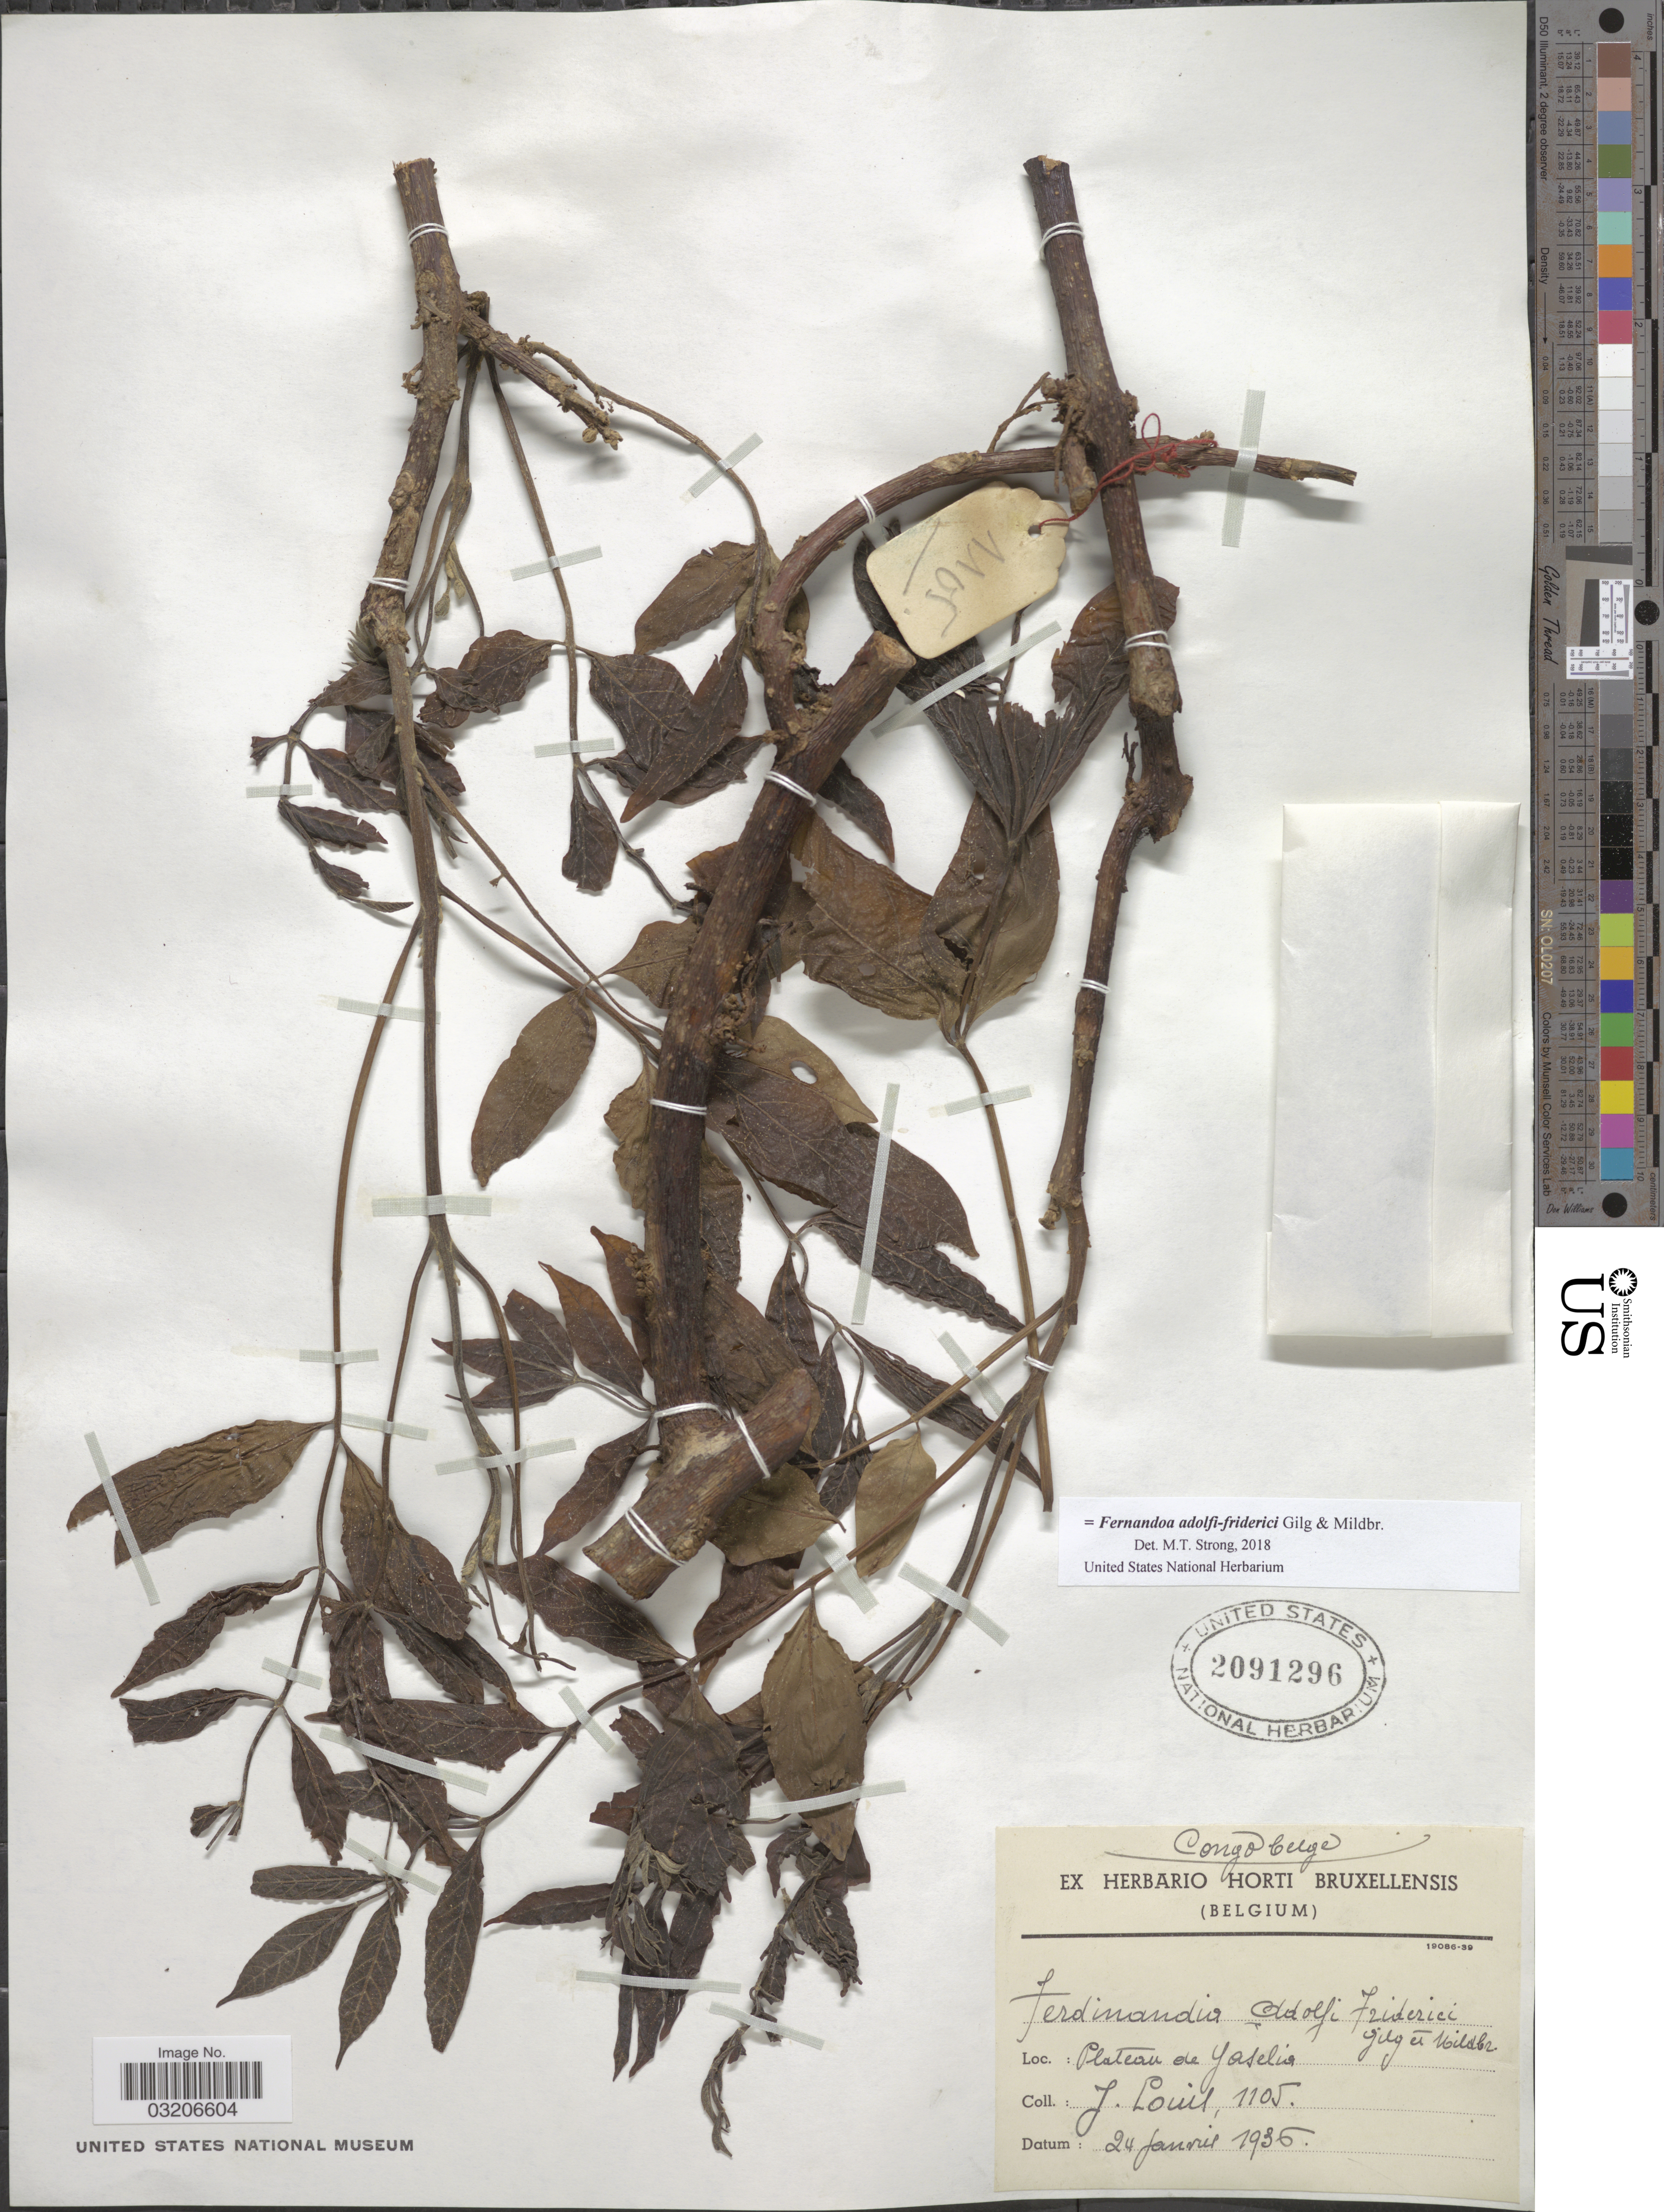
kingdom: Plantae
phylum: Tracheophyta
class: Magnoliopsida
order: Lamiales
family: Bignoniaceae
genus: Fernandoa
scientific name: Fernandoa adolfi-friderici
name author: Gilg & Mildbr.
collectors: J. Louis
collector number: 1105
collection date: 1936-01-24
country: Congo, Democratic Republic of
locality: Congo Belge. Plateau de Yaselia.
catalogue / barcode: US 2091296